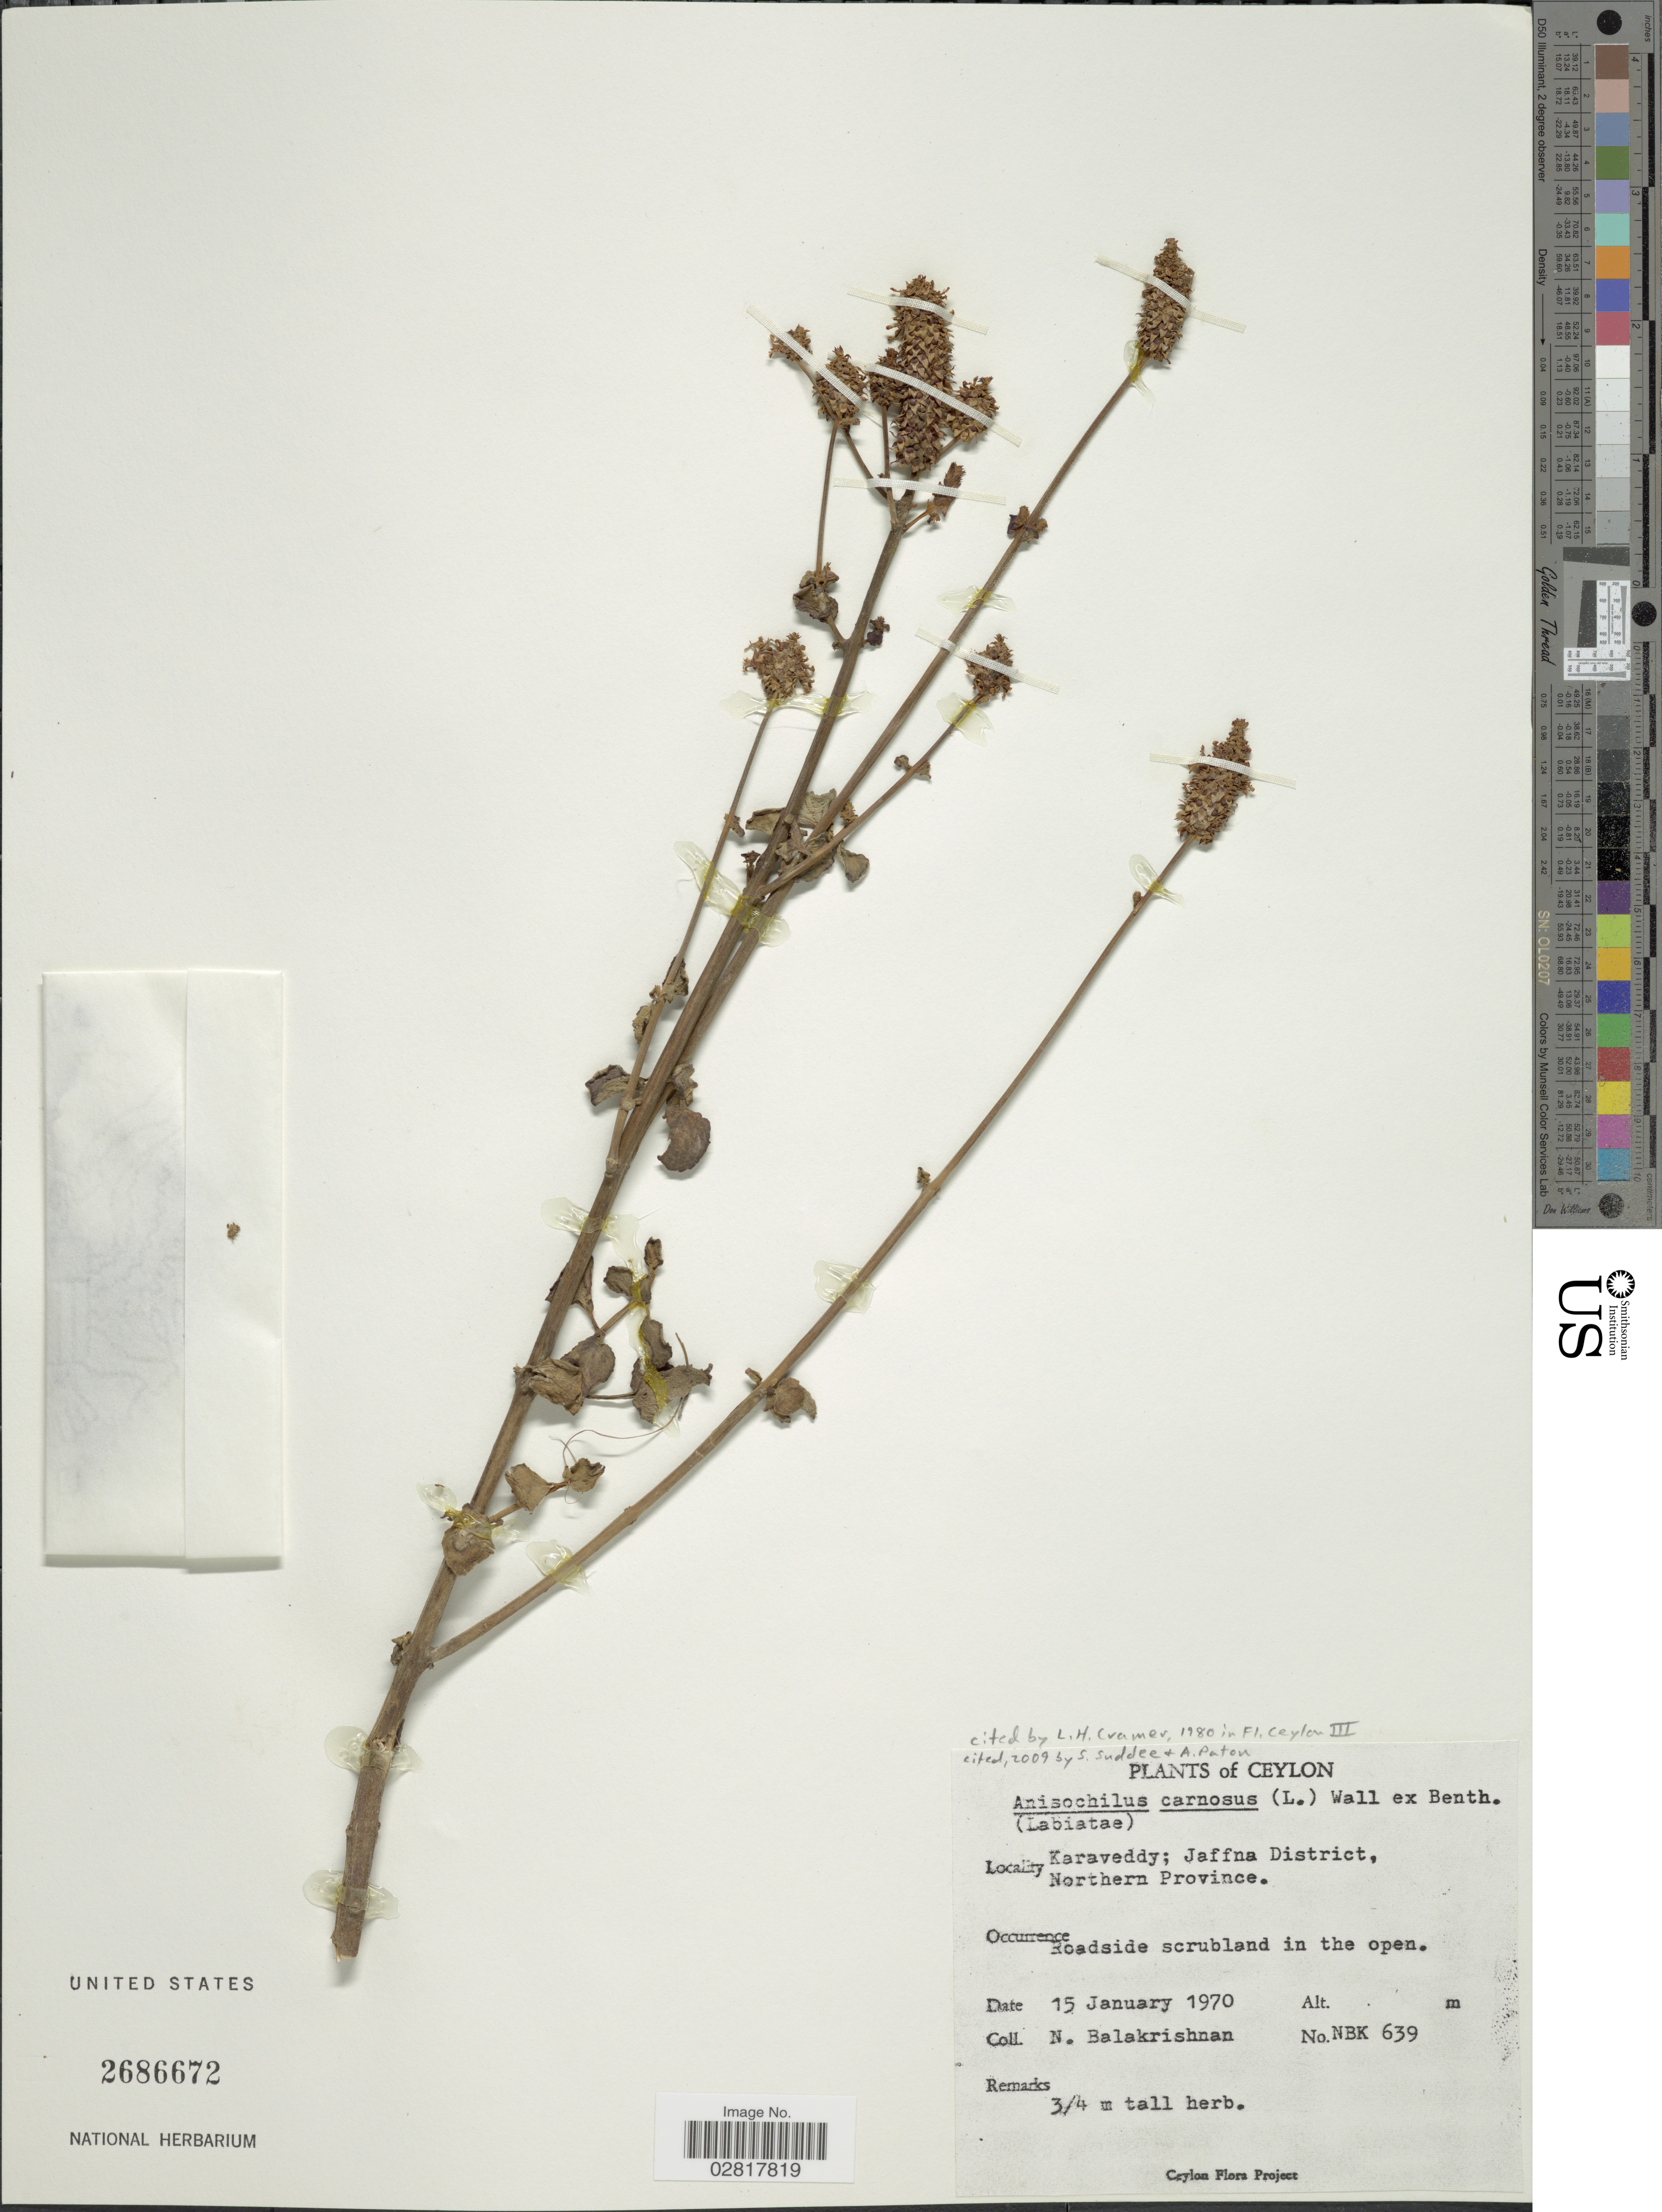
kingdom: Plantae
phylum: Tracheophyta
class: Magnoliopsida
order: Lamiales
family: Lamiaceae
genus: Anisochilus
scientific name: Anisochilus carnosus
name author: (L. f.) Wall. ex Benth.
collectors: N. Balakrishnan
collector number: NBK639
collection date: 1970-01-15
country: Sri Lanka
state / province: Northern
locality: Ceylon. Karaveddy; Jaffna District.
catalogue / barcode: US 2686672